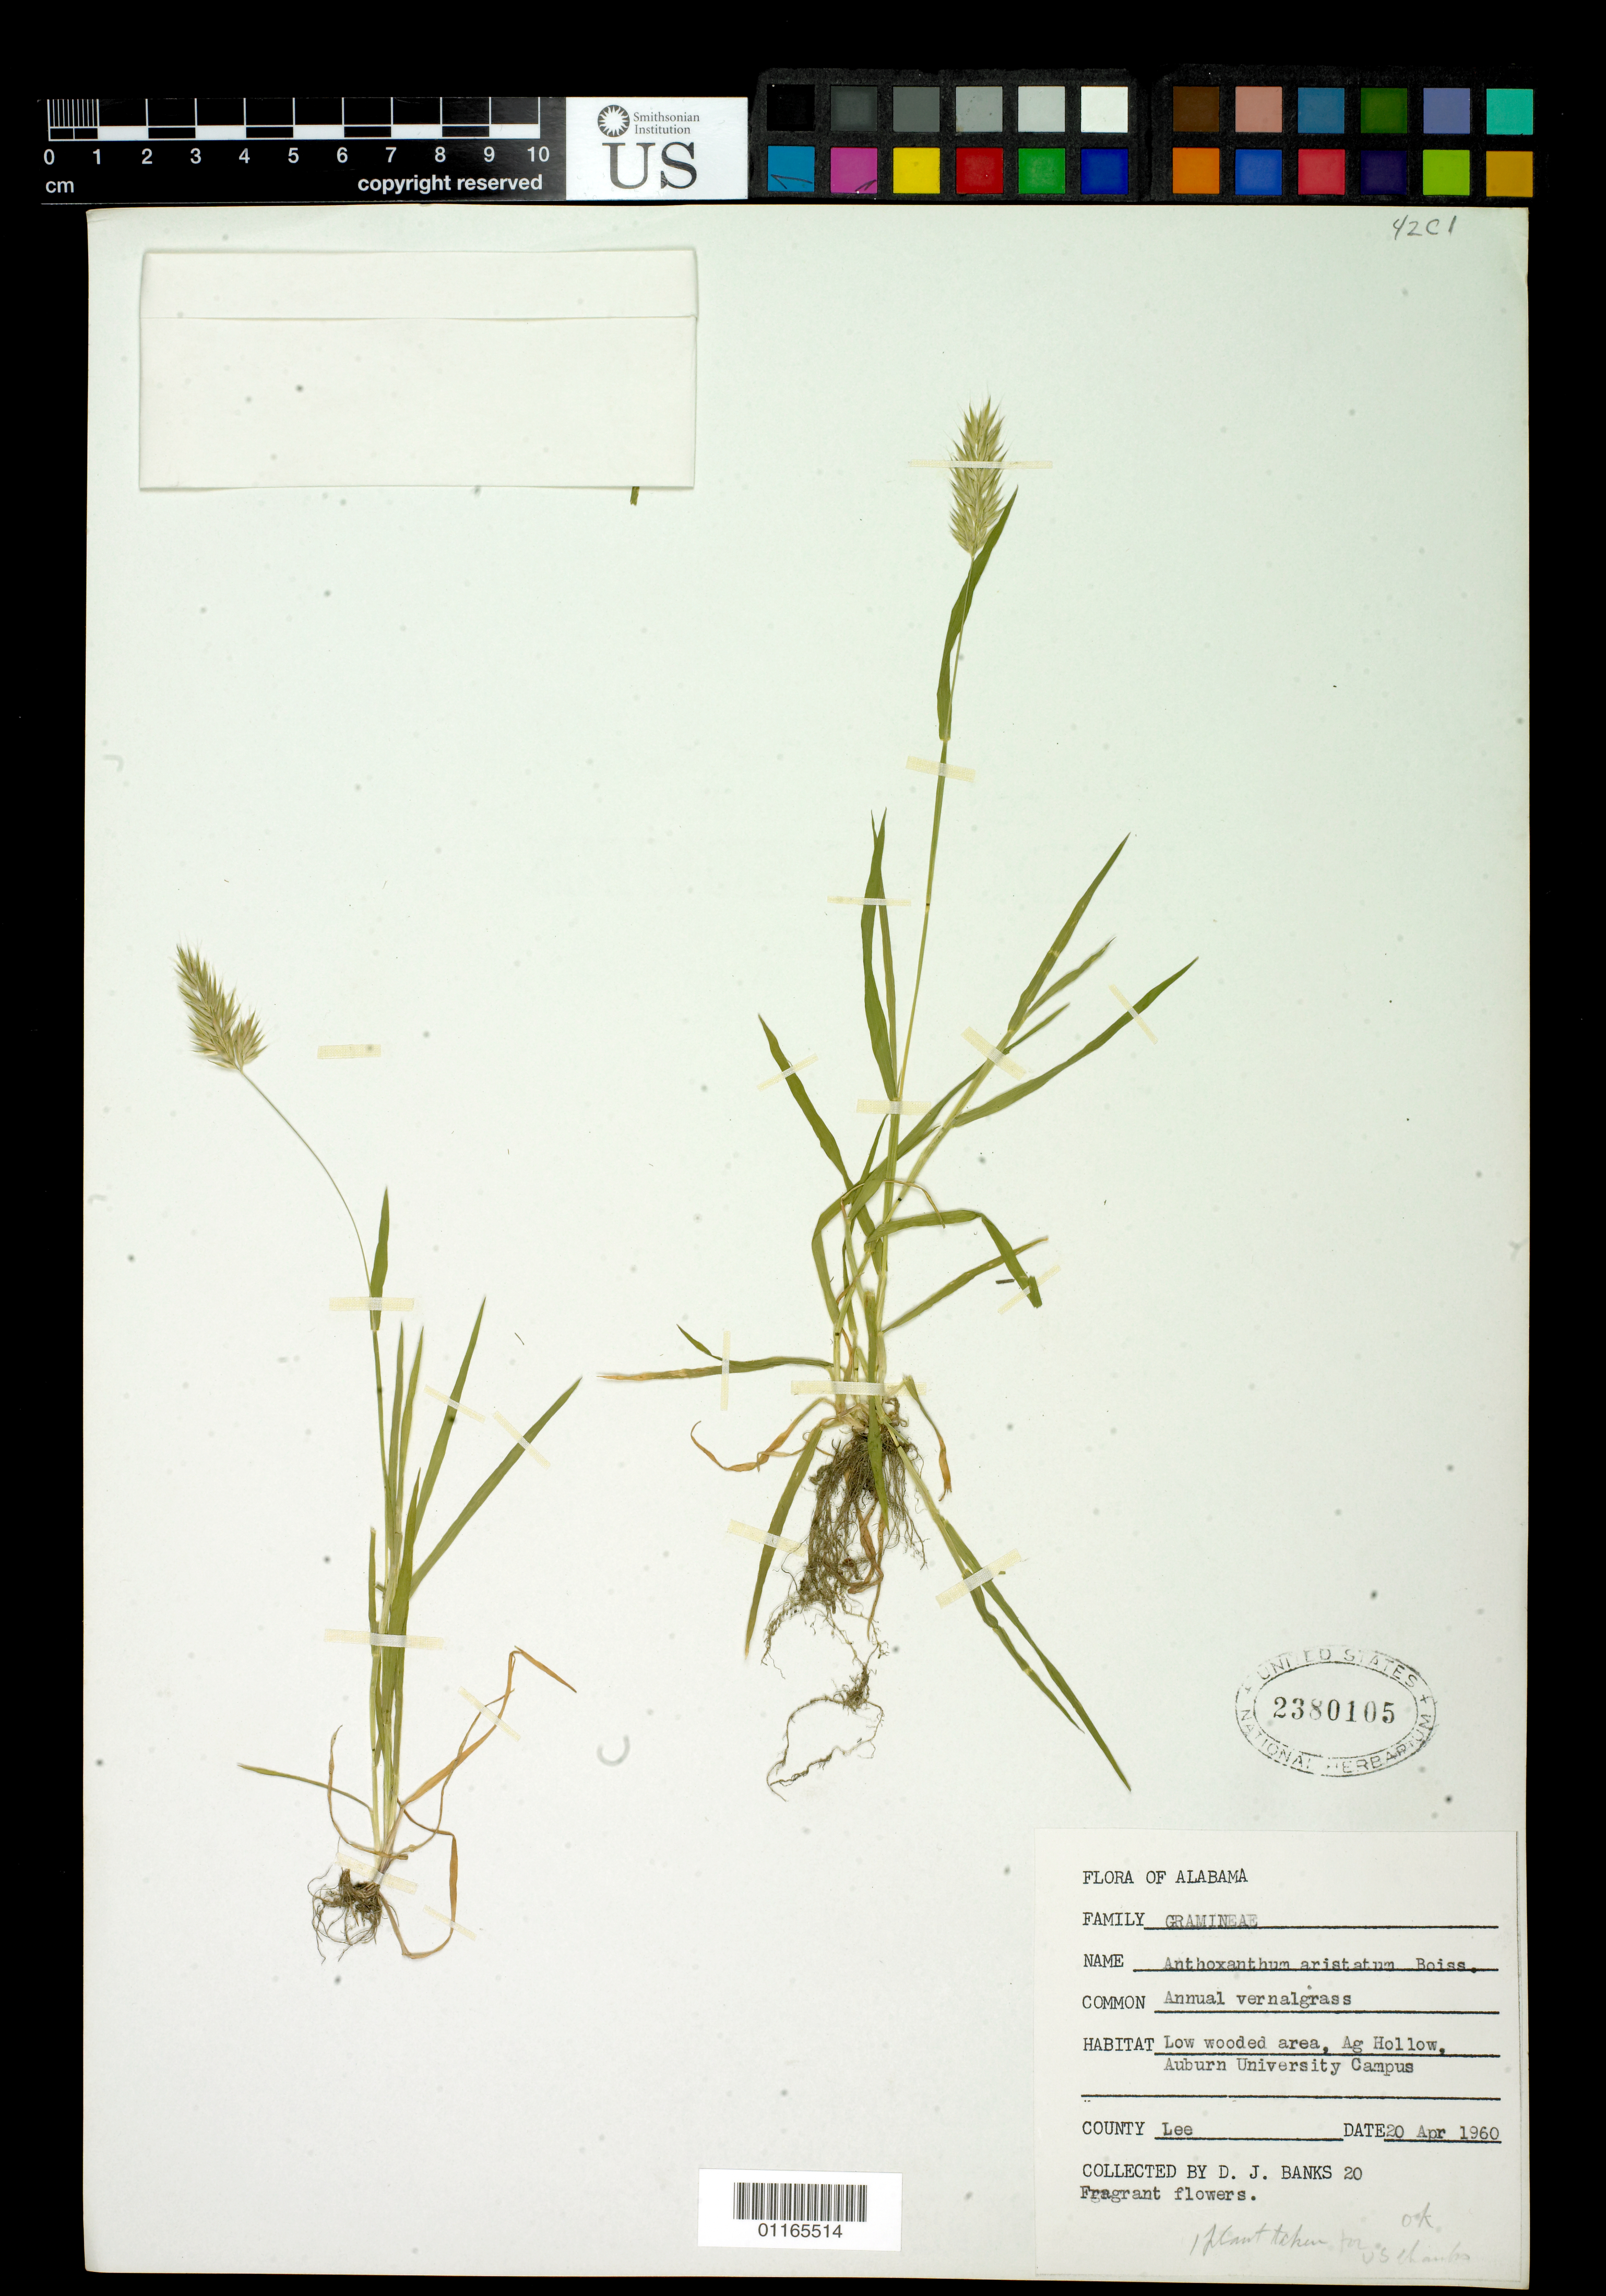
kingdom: Plantae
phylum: Tracheophyta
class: Liliopsida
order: Poales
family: Poaceae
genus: Anthoxanthum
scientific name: Anthoxanthum aristatum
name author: Boiss.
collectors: D. J. Banks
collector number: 20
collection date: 1960-04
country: United States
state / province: Alabama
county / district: Lee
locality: Ag Hollow, Auburn University Campus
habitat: Low wooded area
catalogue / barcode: US 2380105